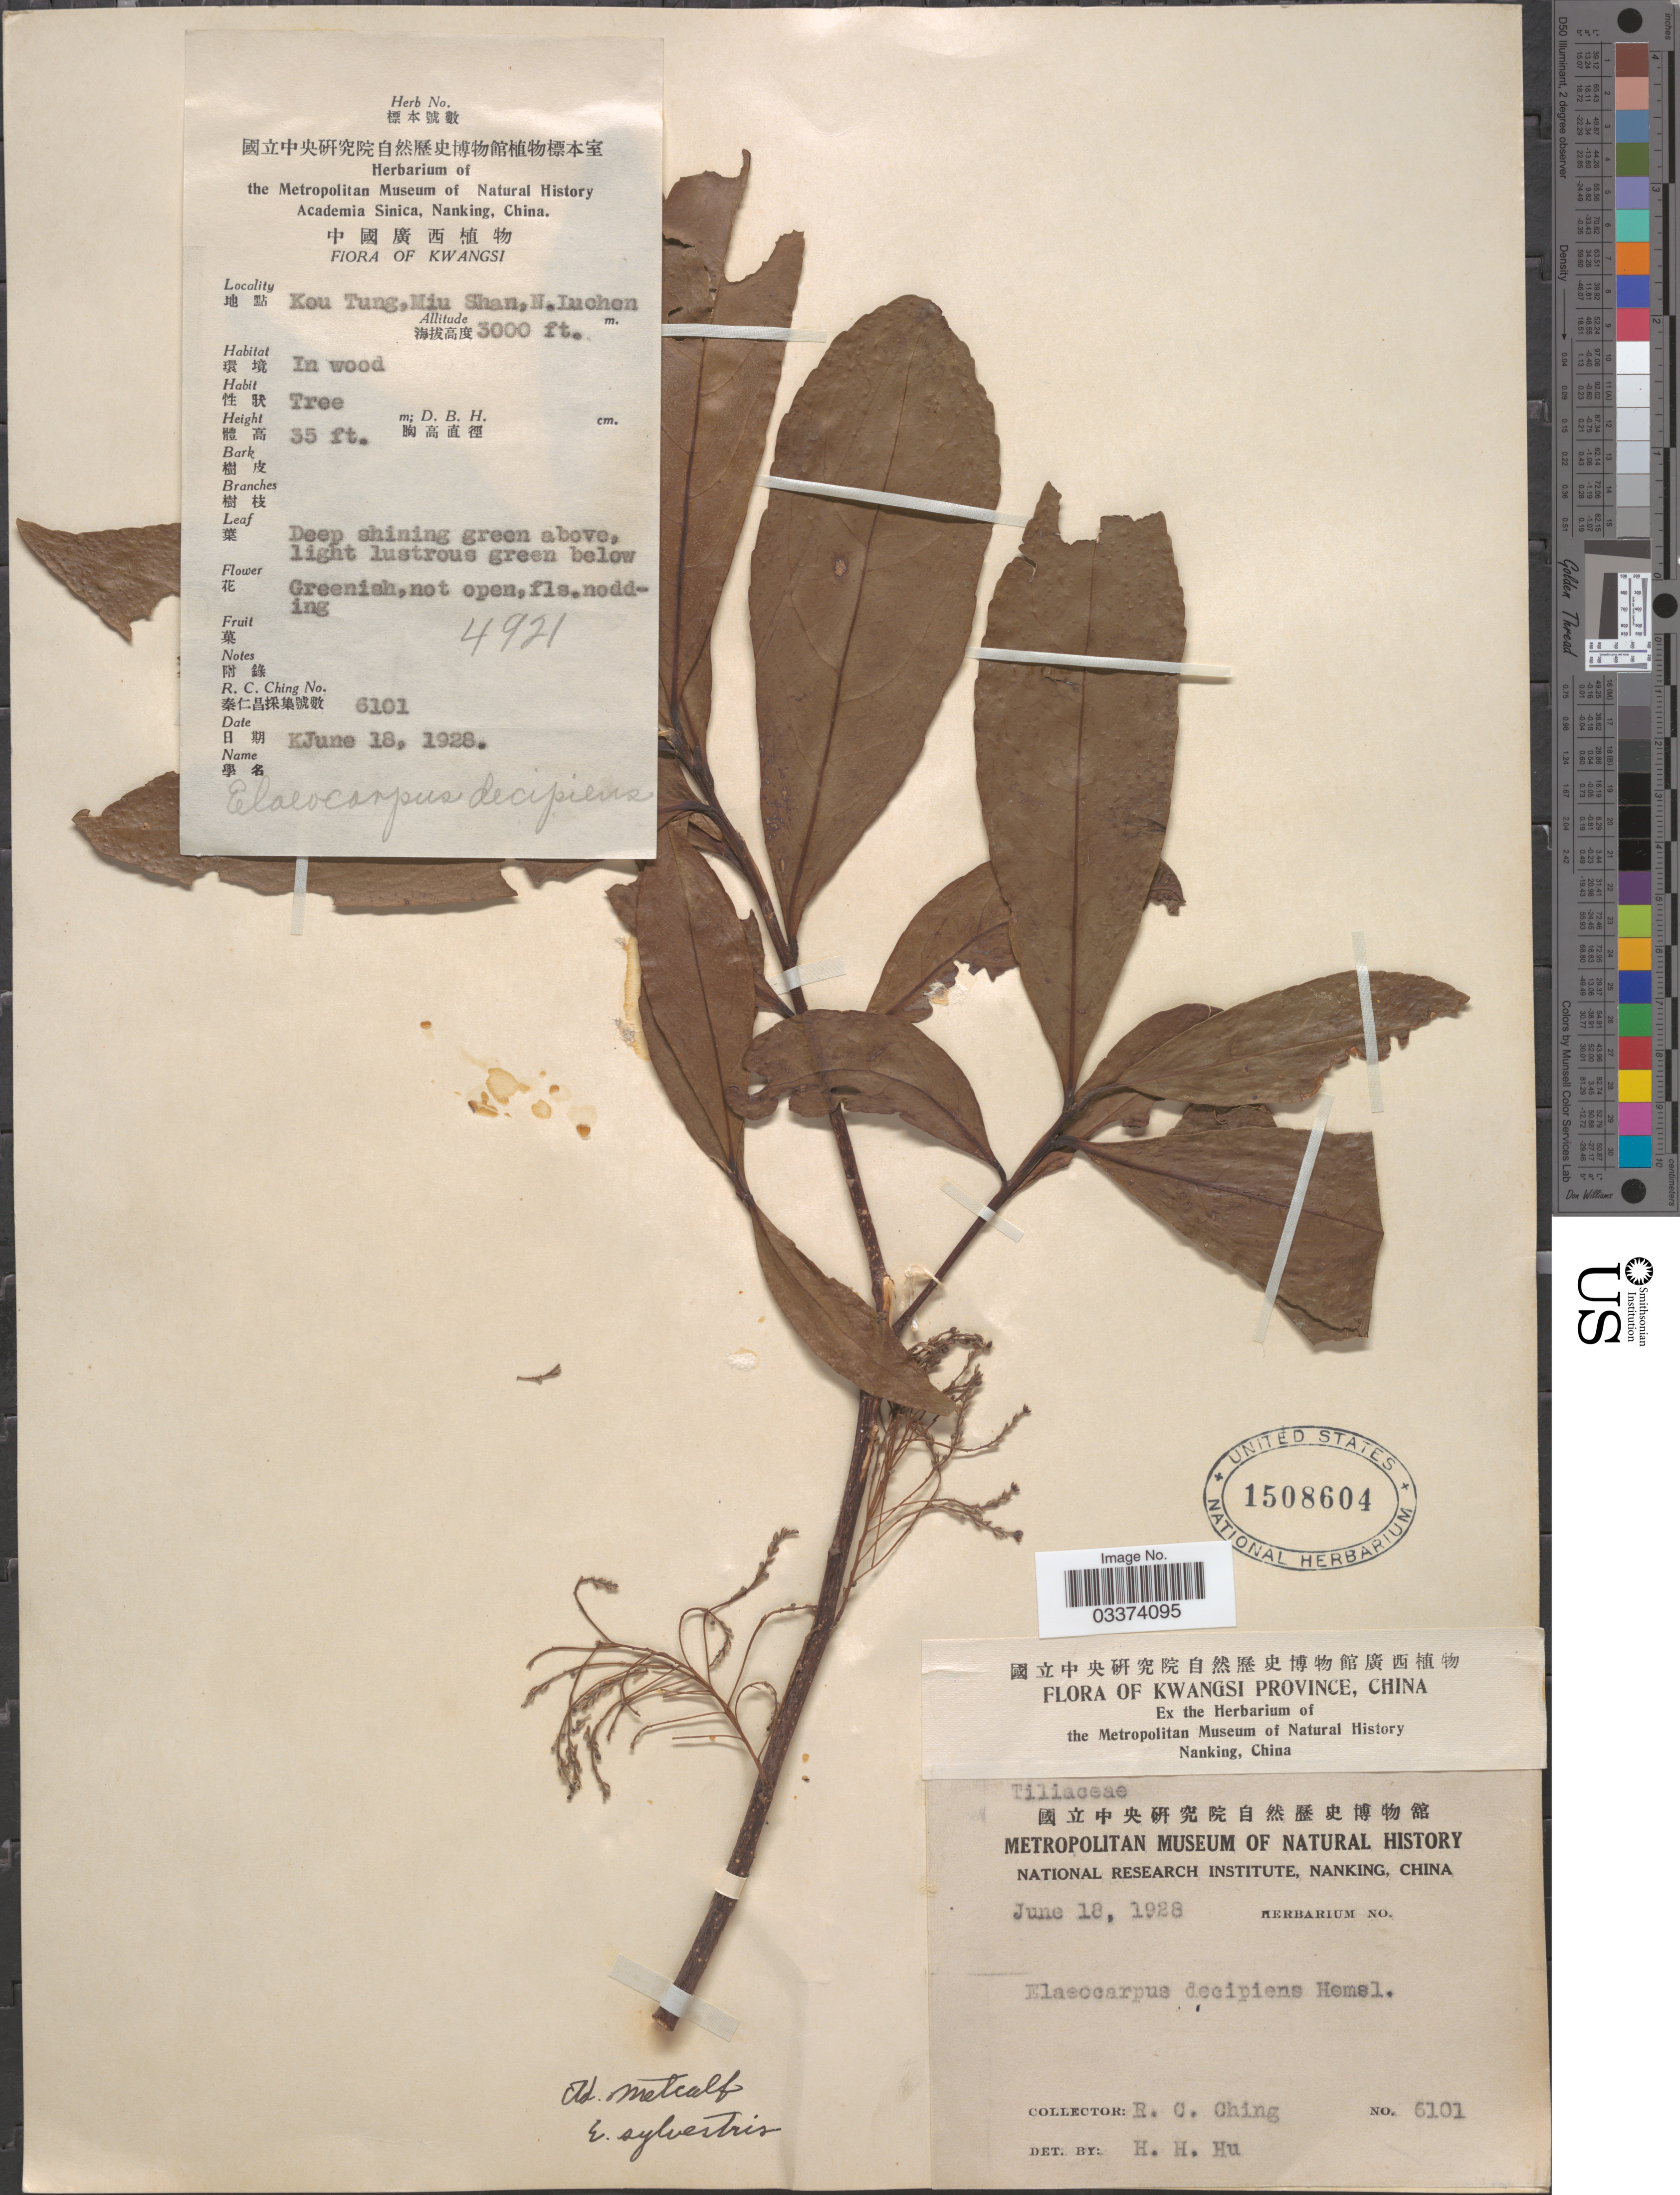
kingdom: Plantae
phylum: Tracheophyta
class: Magnoliopsida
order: Oxalidales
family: Elaeocarpaceae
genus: Elaeocarpus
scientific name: Elaeocarpus sylvestris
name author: (Lour.) Poir.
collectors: R. C. Ching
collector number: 6101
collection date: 1928-06-18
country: China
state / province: Guangxi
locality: Kwangsi Province. Kou Tung, Miu Shan, N. Luchen.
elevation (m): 914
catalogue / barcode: US 1508604